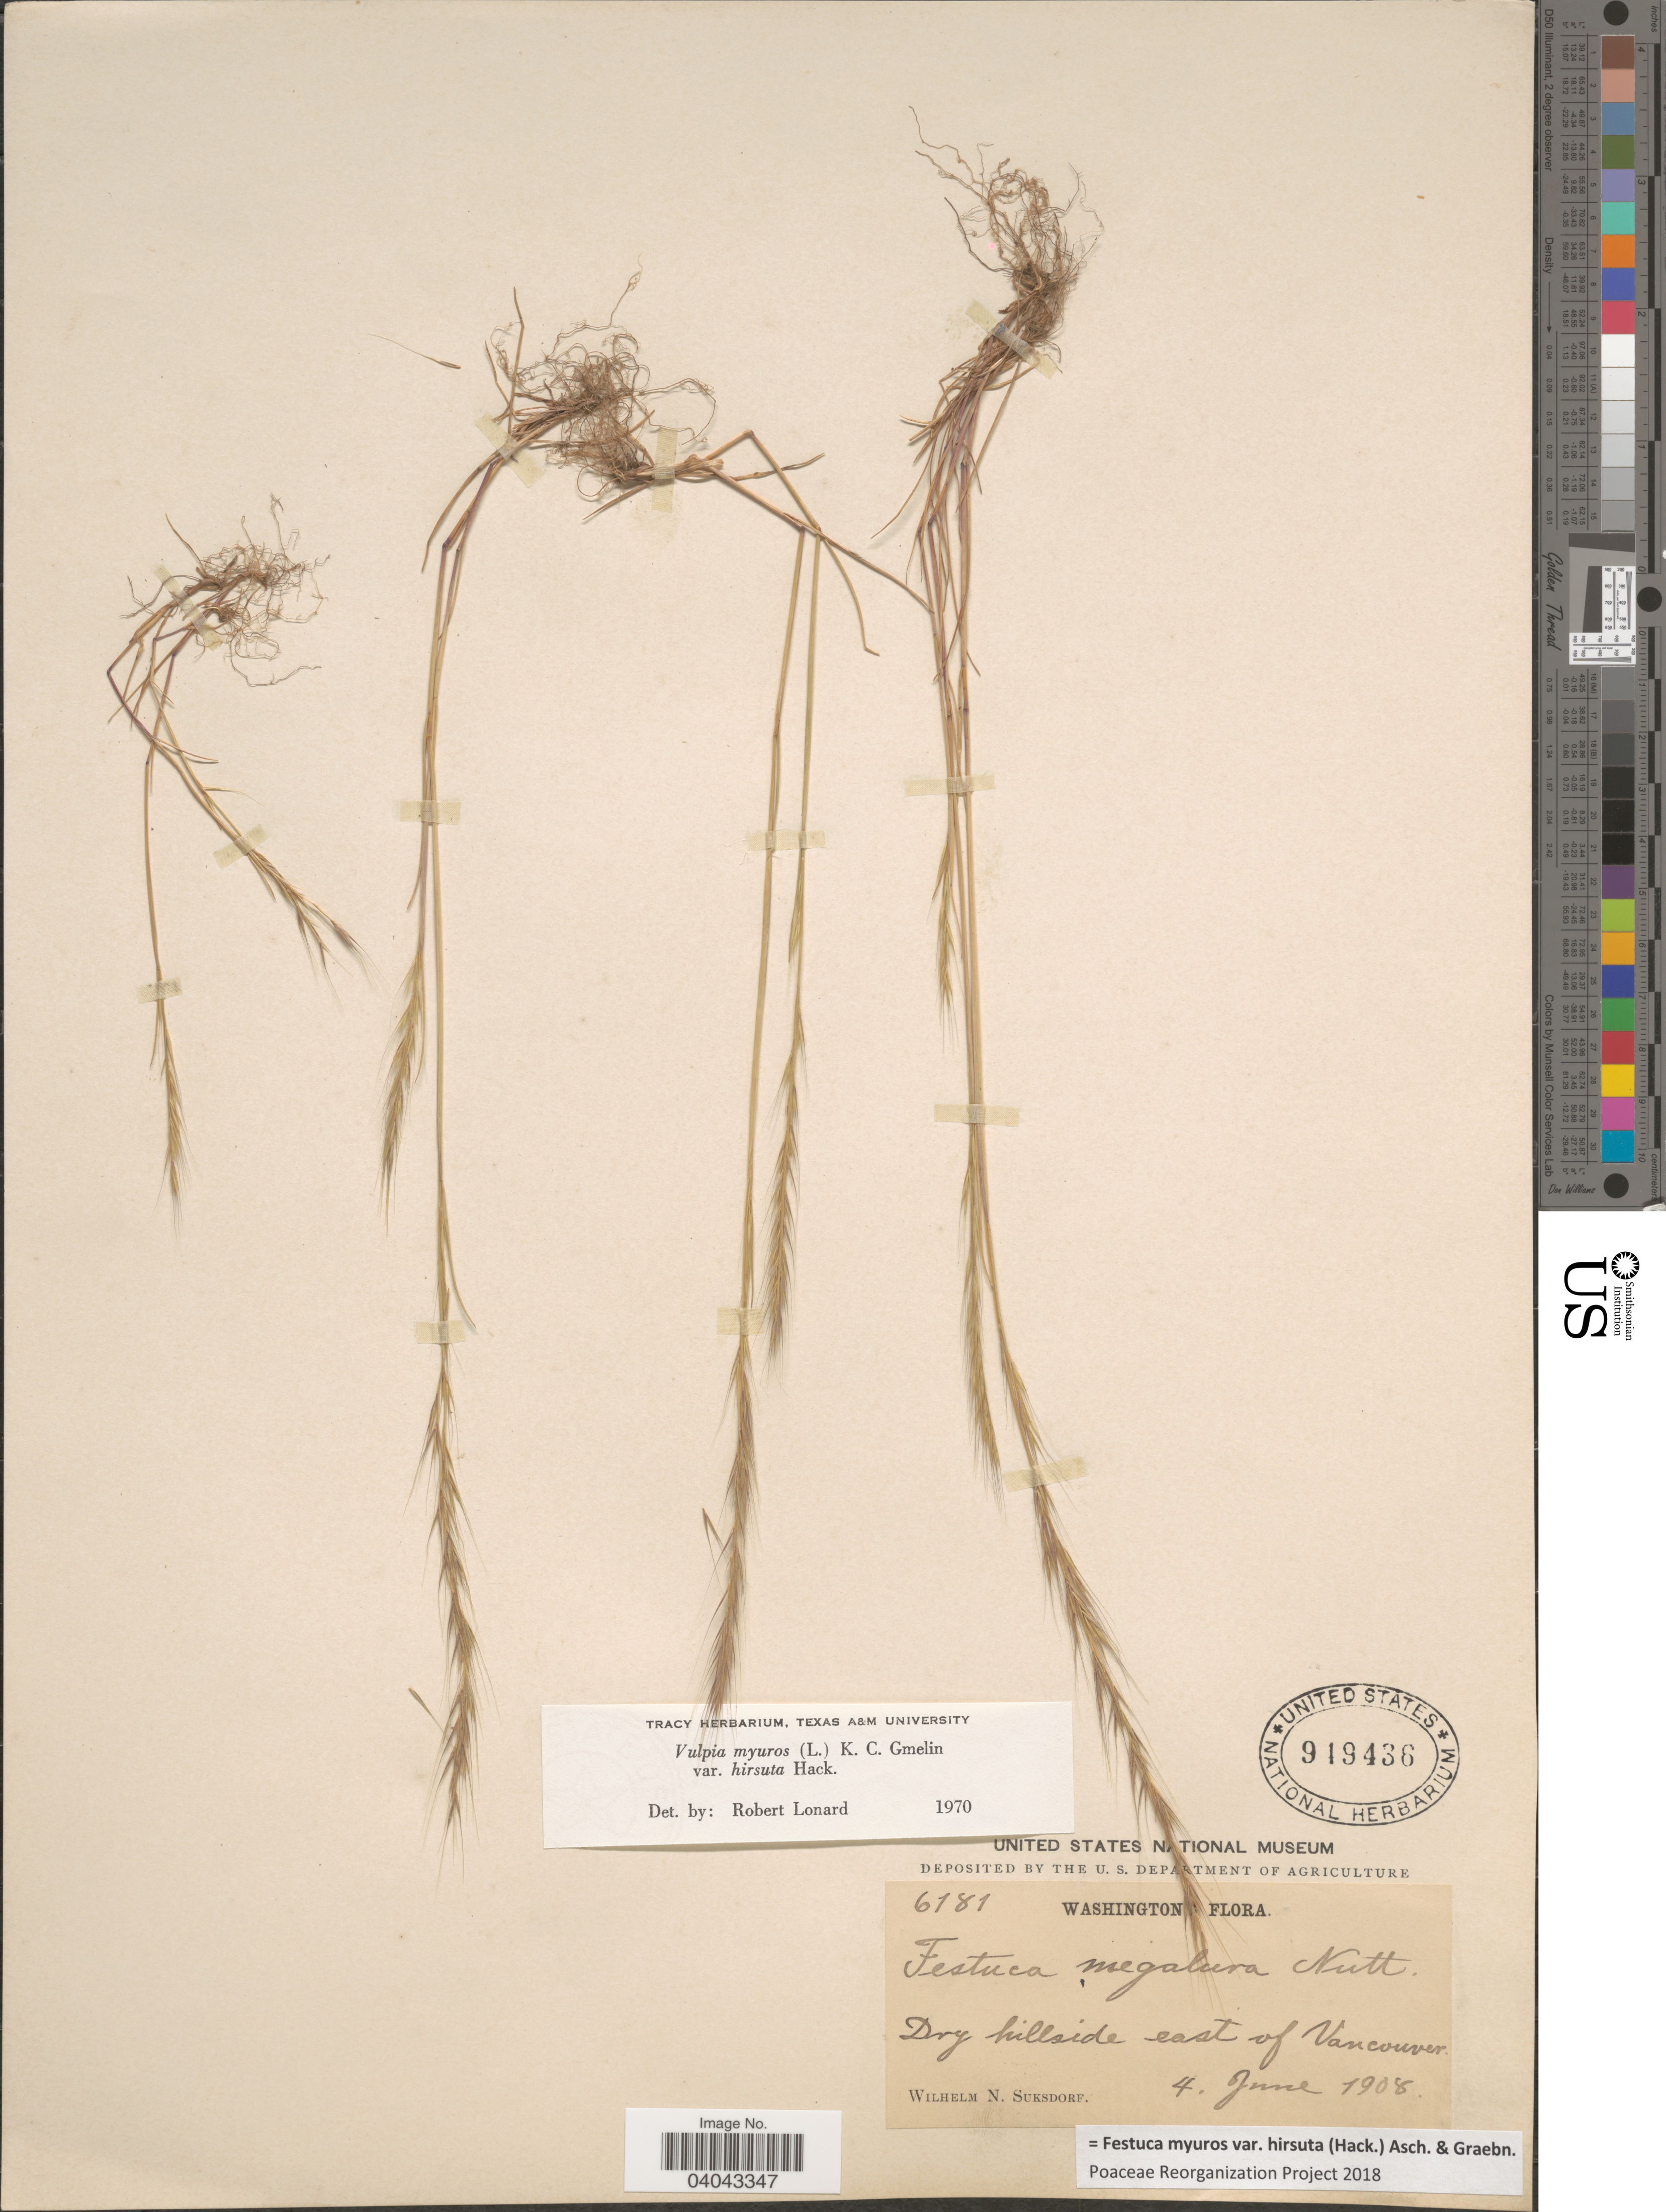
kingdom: Plantae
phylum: Tracheophyta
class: Liliopsida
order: Poales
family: Poaceae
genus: Festuca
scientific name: Festuca myuros var. hirsuta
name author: (Hack.) Asch. & Graebn.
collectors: W. N. Suksdorf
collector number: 6181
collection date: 1908-06-04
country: United States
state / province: Washington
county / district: Clark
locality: Dry hillside east of Vancouver.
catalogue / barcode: US 949436